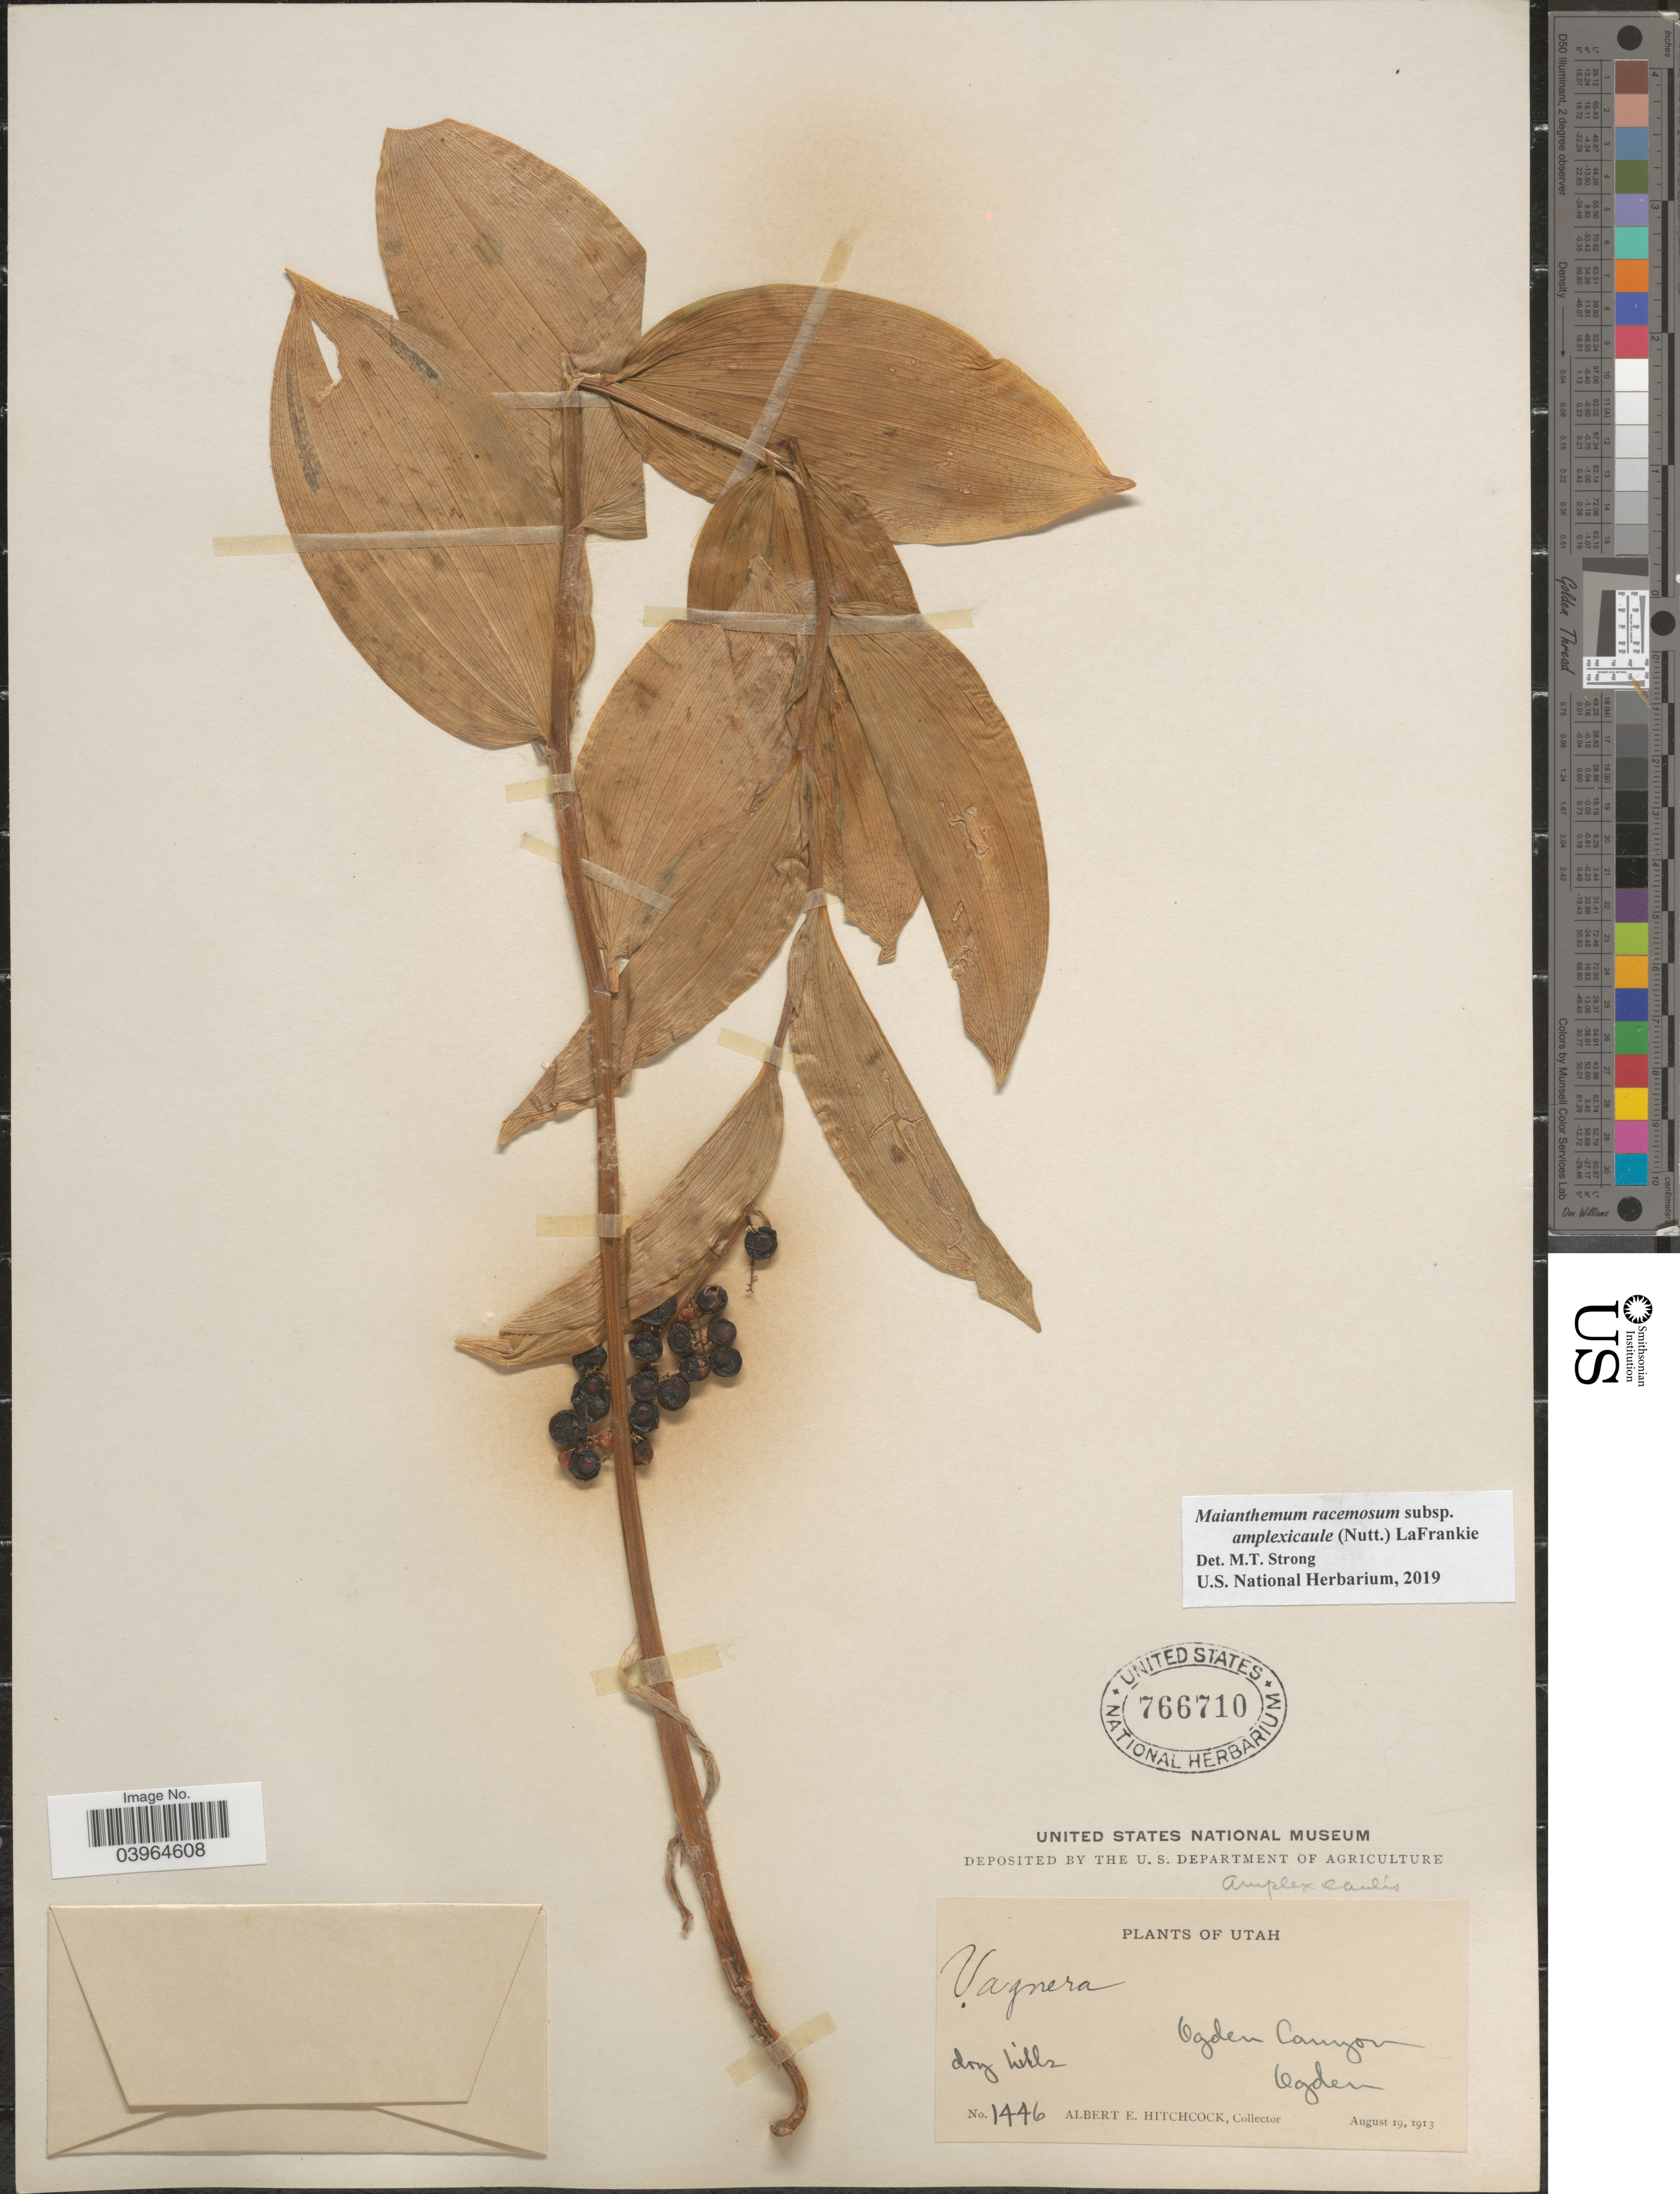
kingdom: Plantae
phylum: Tracheophyta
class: Liliopsida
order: Asparagales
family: Asparagaceae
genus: Maianthemum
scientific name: Maianthemum racemosum subsp. amplexicaule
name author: (Nutt.) LaFrankie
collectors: A. Hitchcock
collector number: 1446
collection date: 1913-08-19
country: United States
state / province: Utah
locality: Ogden Canyon. Ogden.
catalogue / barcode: US 766710